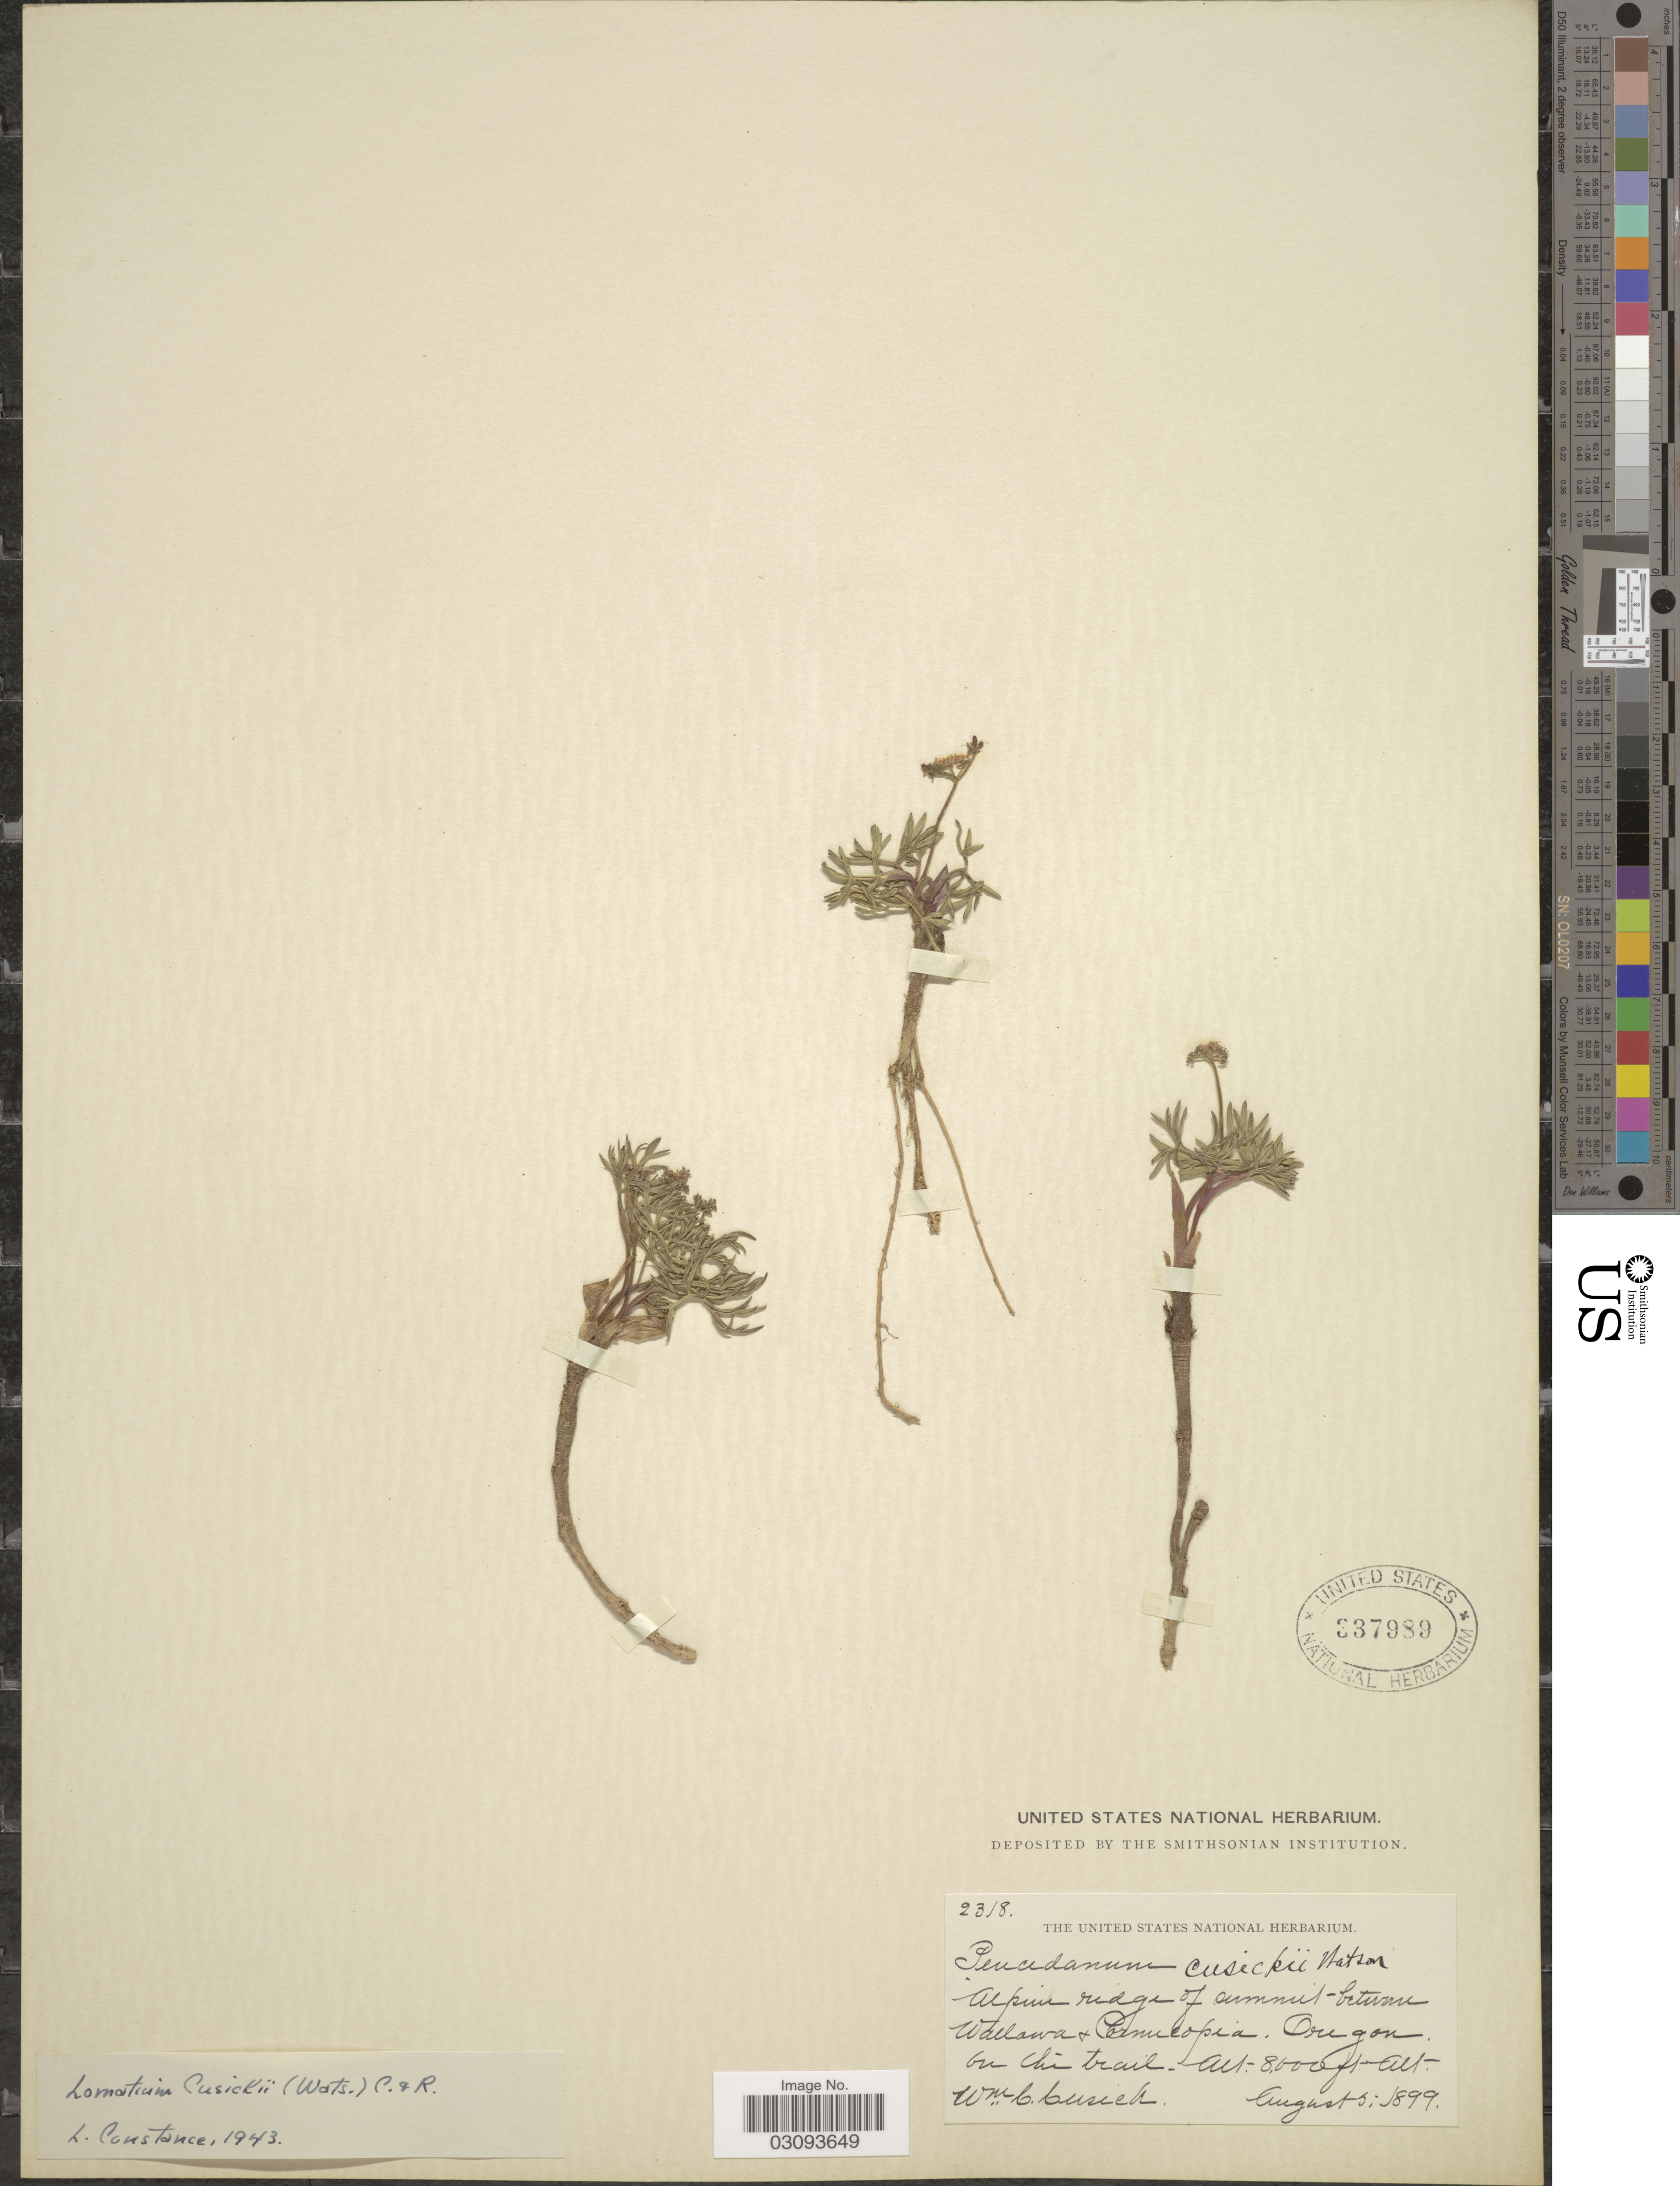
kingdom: Plantae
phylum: Tracheophyta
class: Magnoliopsida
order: Apiales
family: Apiaceae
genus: Lomatium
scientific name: Lomatium cusickii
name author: (S. Watson) J.M. Coult. & Rose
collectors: W. C. Cusick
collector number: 2318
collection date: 1899-08-05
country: United States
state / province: Oregon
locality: Alpine ridge of summit between Wallowa + Cornucopia, on the trail.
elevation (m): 2438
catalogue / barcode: US 337989